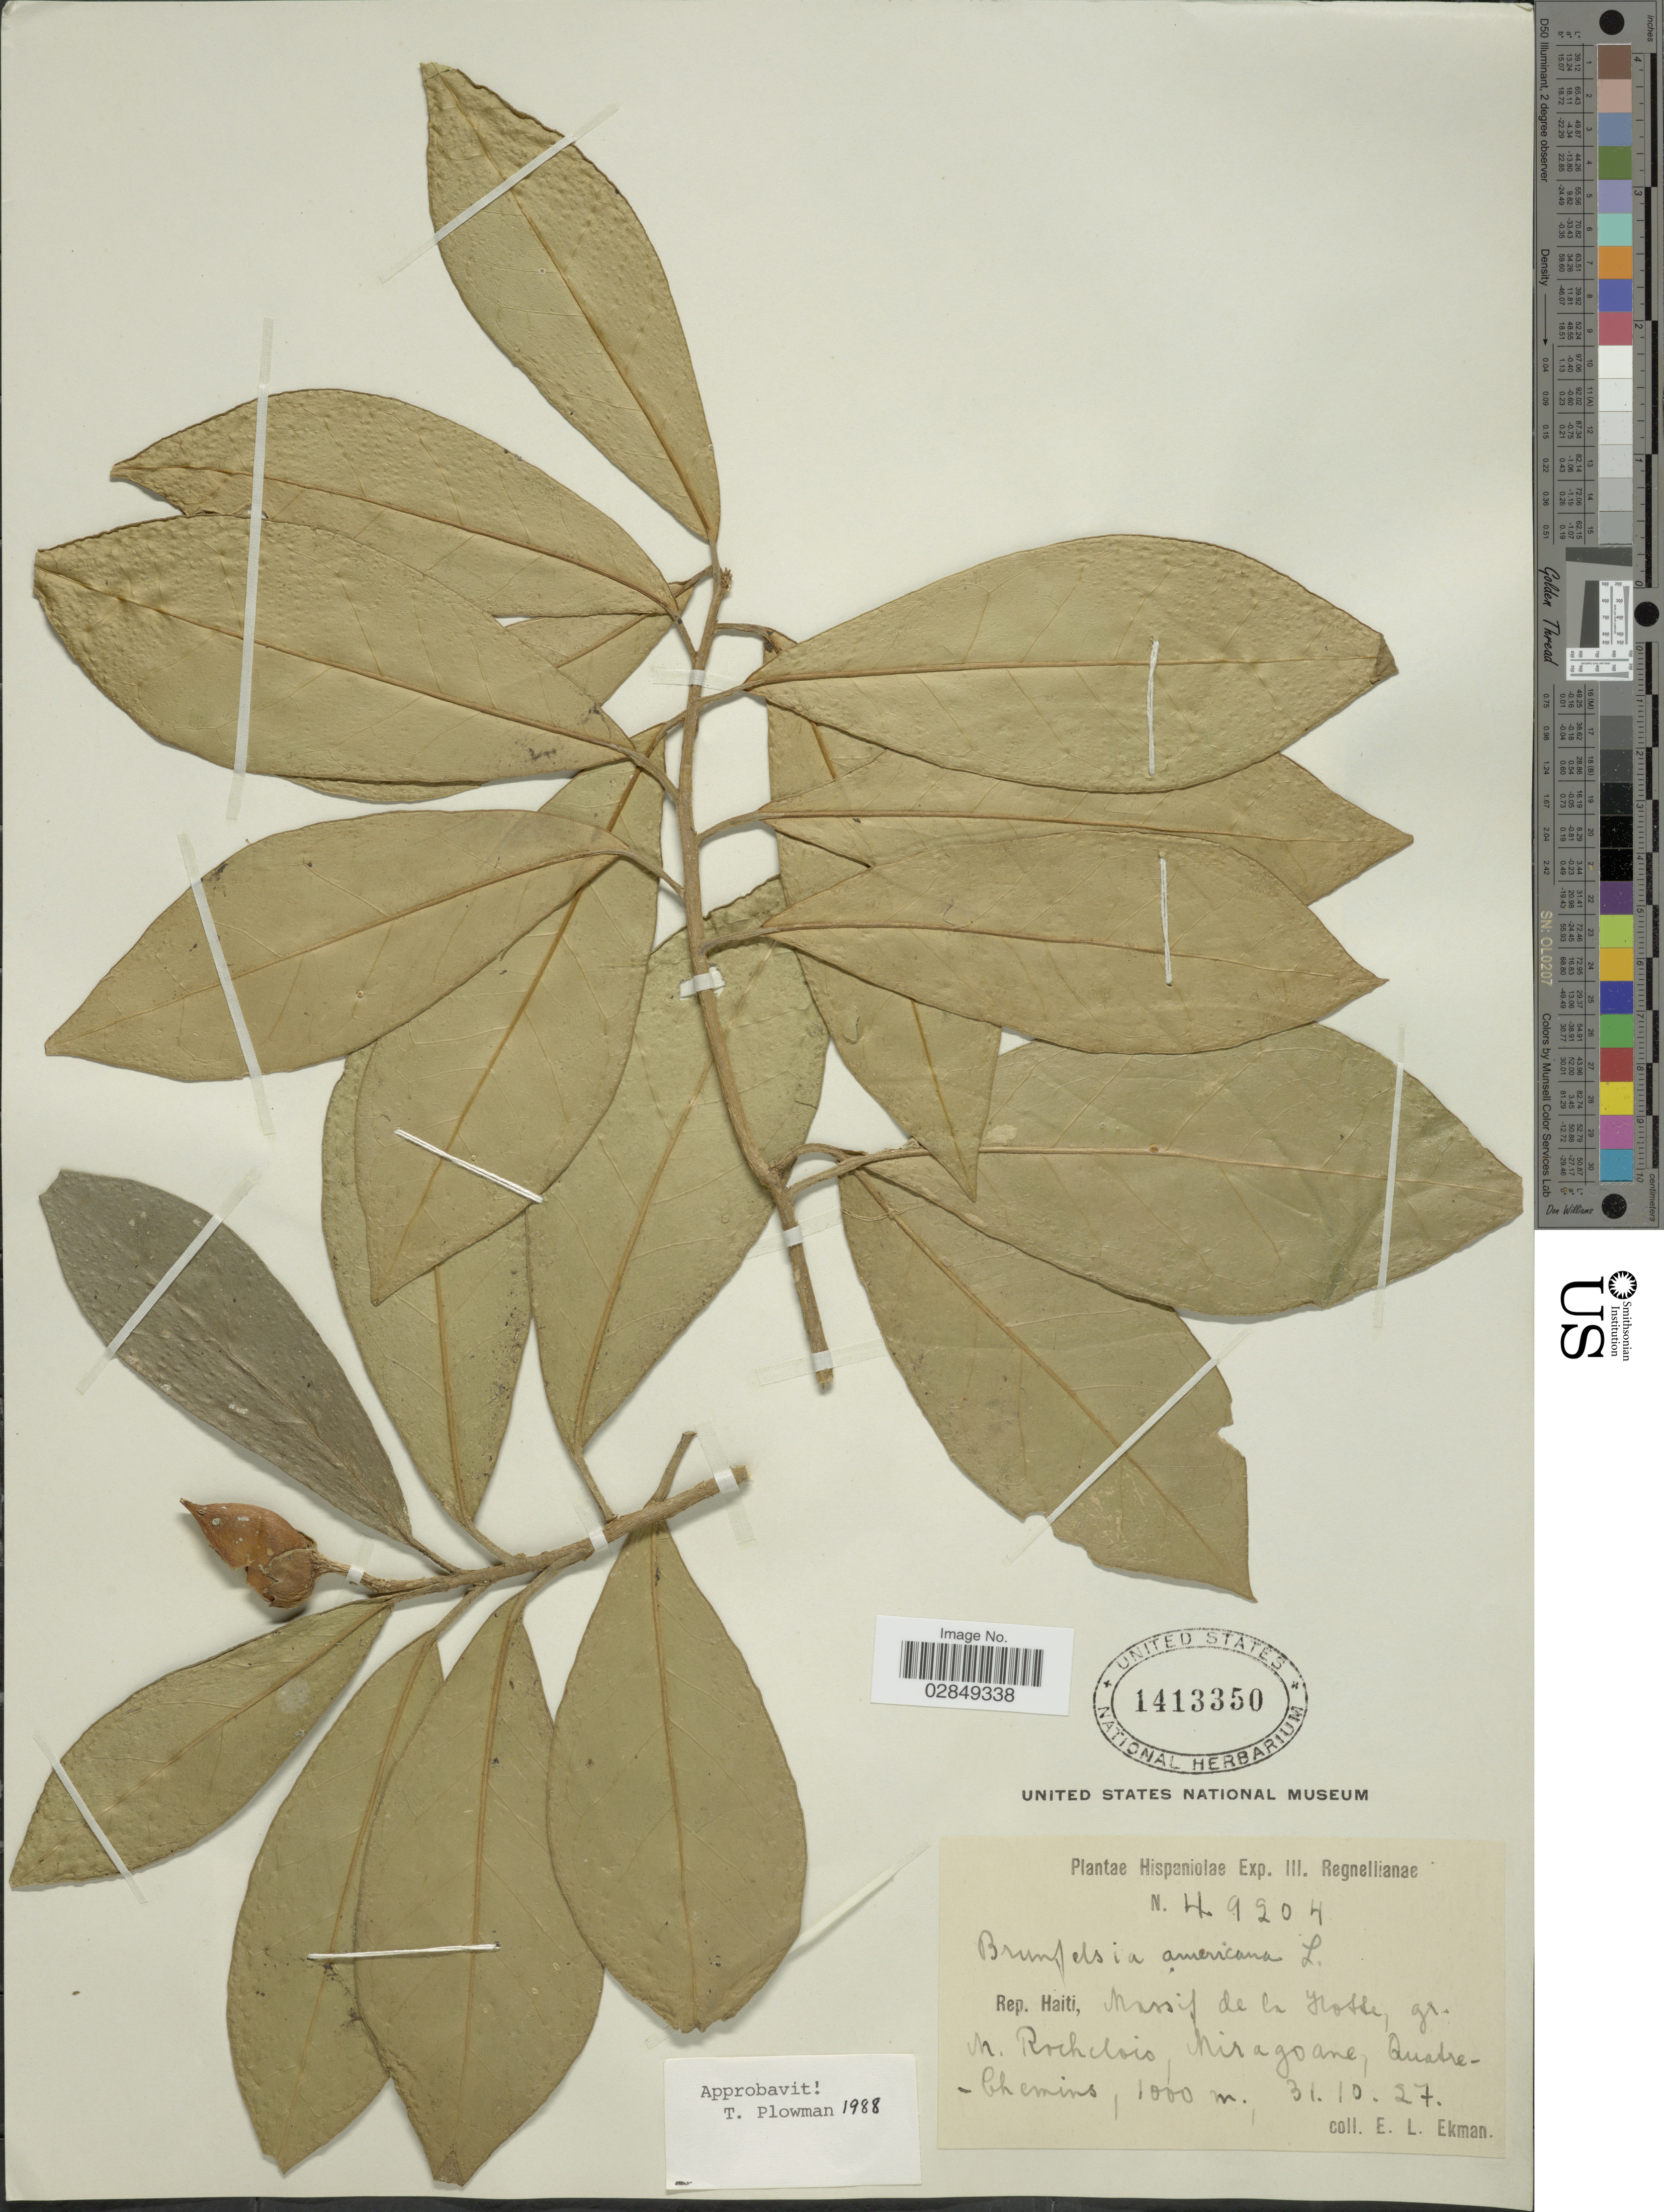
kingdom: Plantae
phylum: Tracheophyta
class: Magnoliopsida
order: Solanales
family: Solanaceae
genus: Brunfelsia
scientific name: Brunfelsia americana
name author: L.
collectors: E. L. Ekman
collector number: H9204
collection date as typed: Transcribed d/m/y: 31/10/27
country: Haiti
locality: Hispaniolae. Massif de la grosse, gr. n. Rochclois, Niragoane, Quatre-Chemins.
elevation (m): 1000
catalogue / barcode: US 1413350